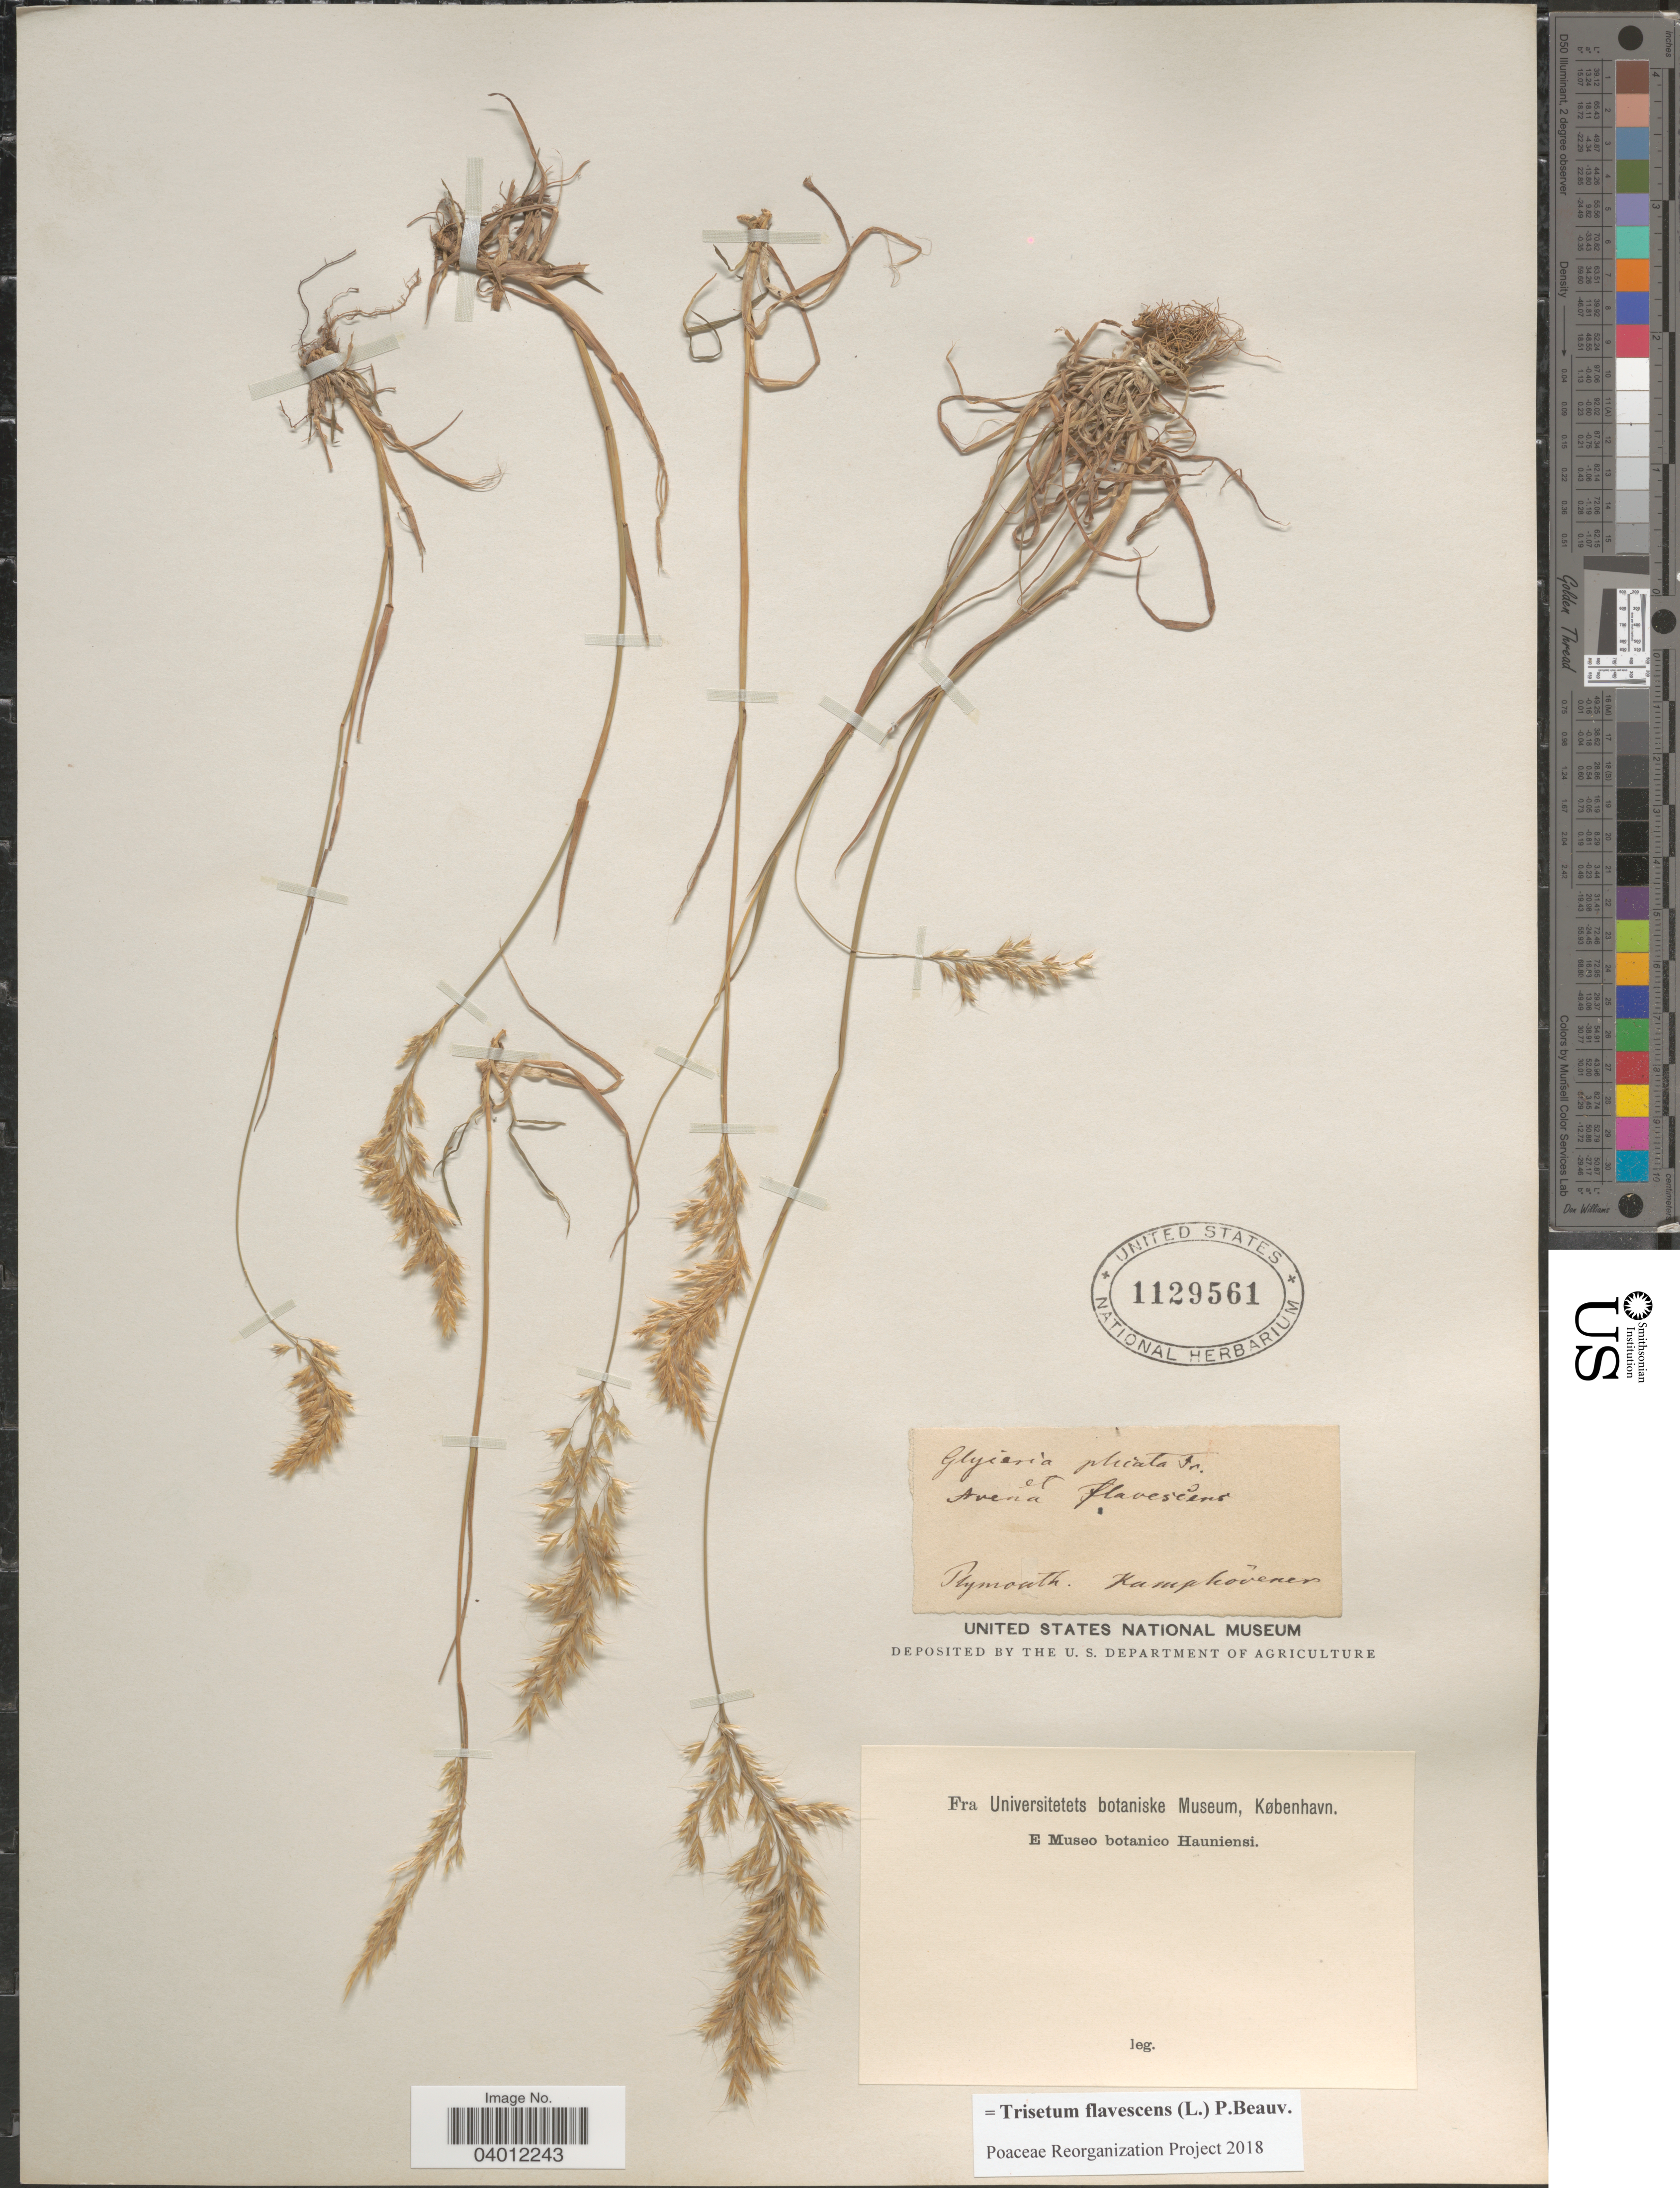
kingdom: Plantae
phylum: Tracheophyta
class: Liliopsida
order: Poales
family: Poaceae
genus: Trisetum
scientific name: Trisetum flavescens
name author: (L.) P. Beauv.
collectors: B. Kamphövener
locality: Plymouth.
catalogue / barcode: US 1129561